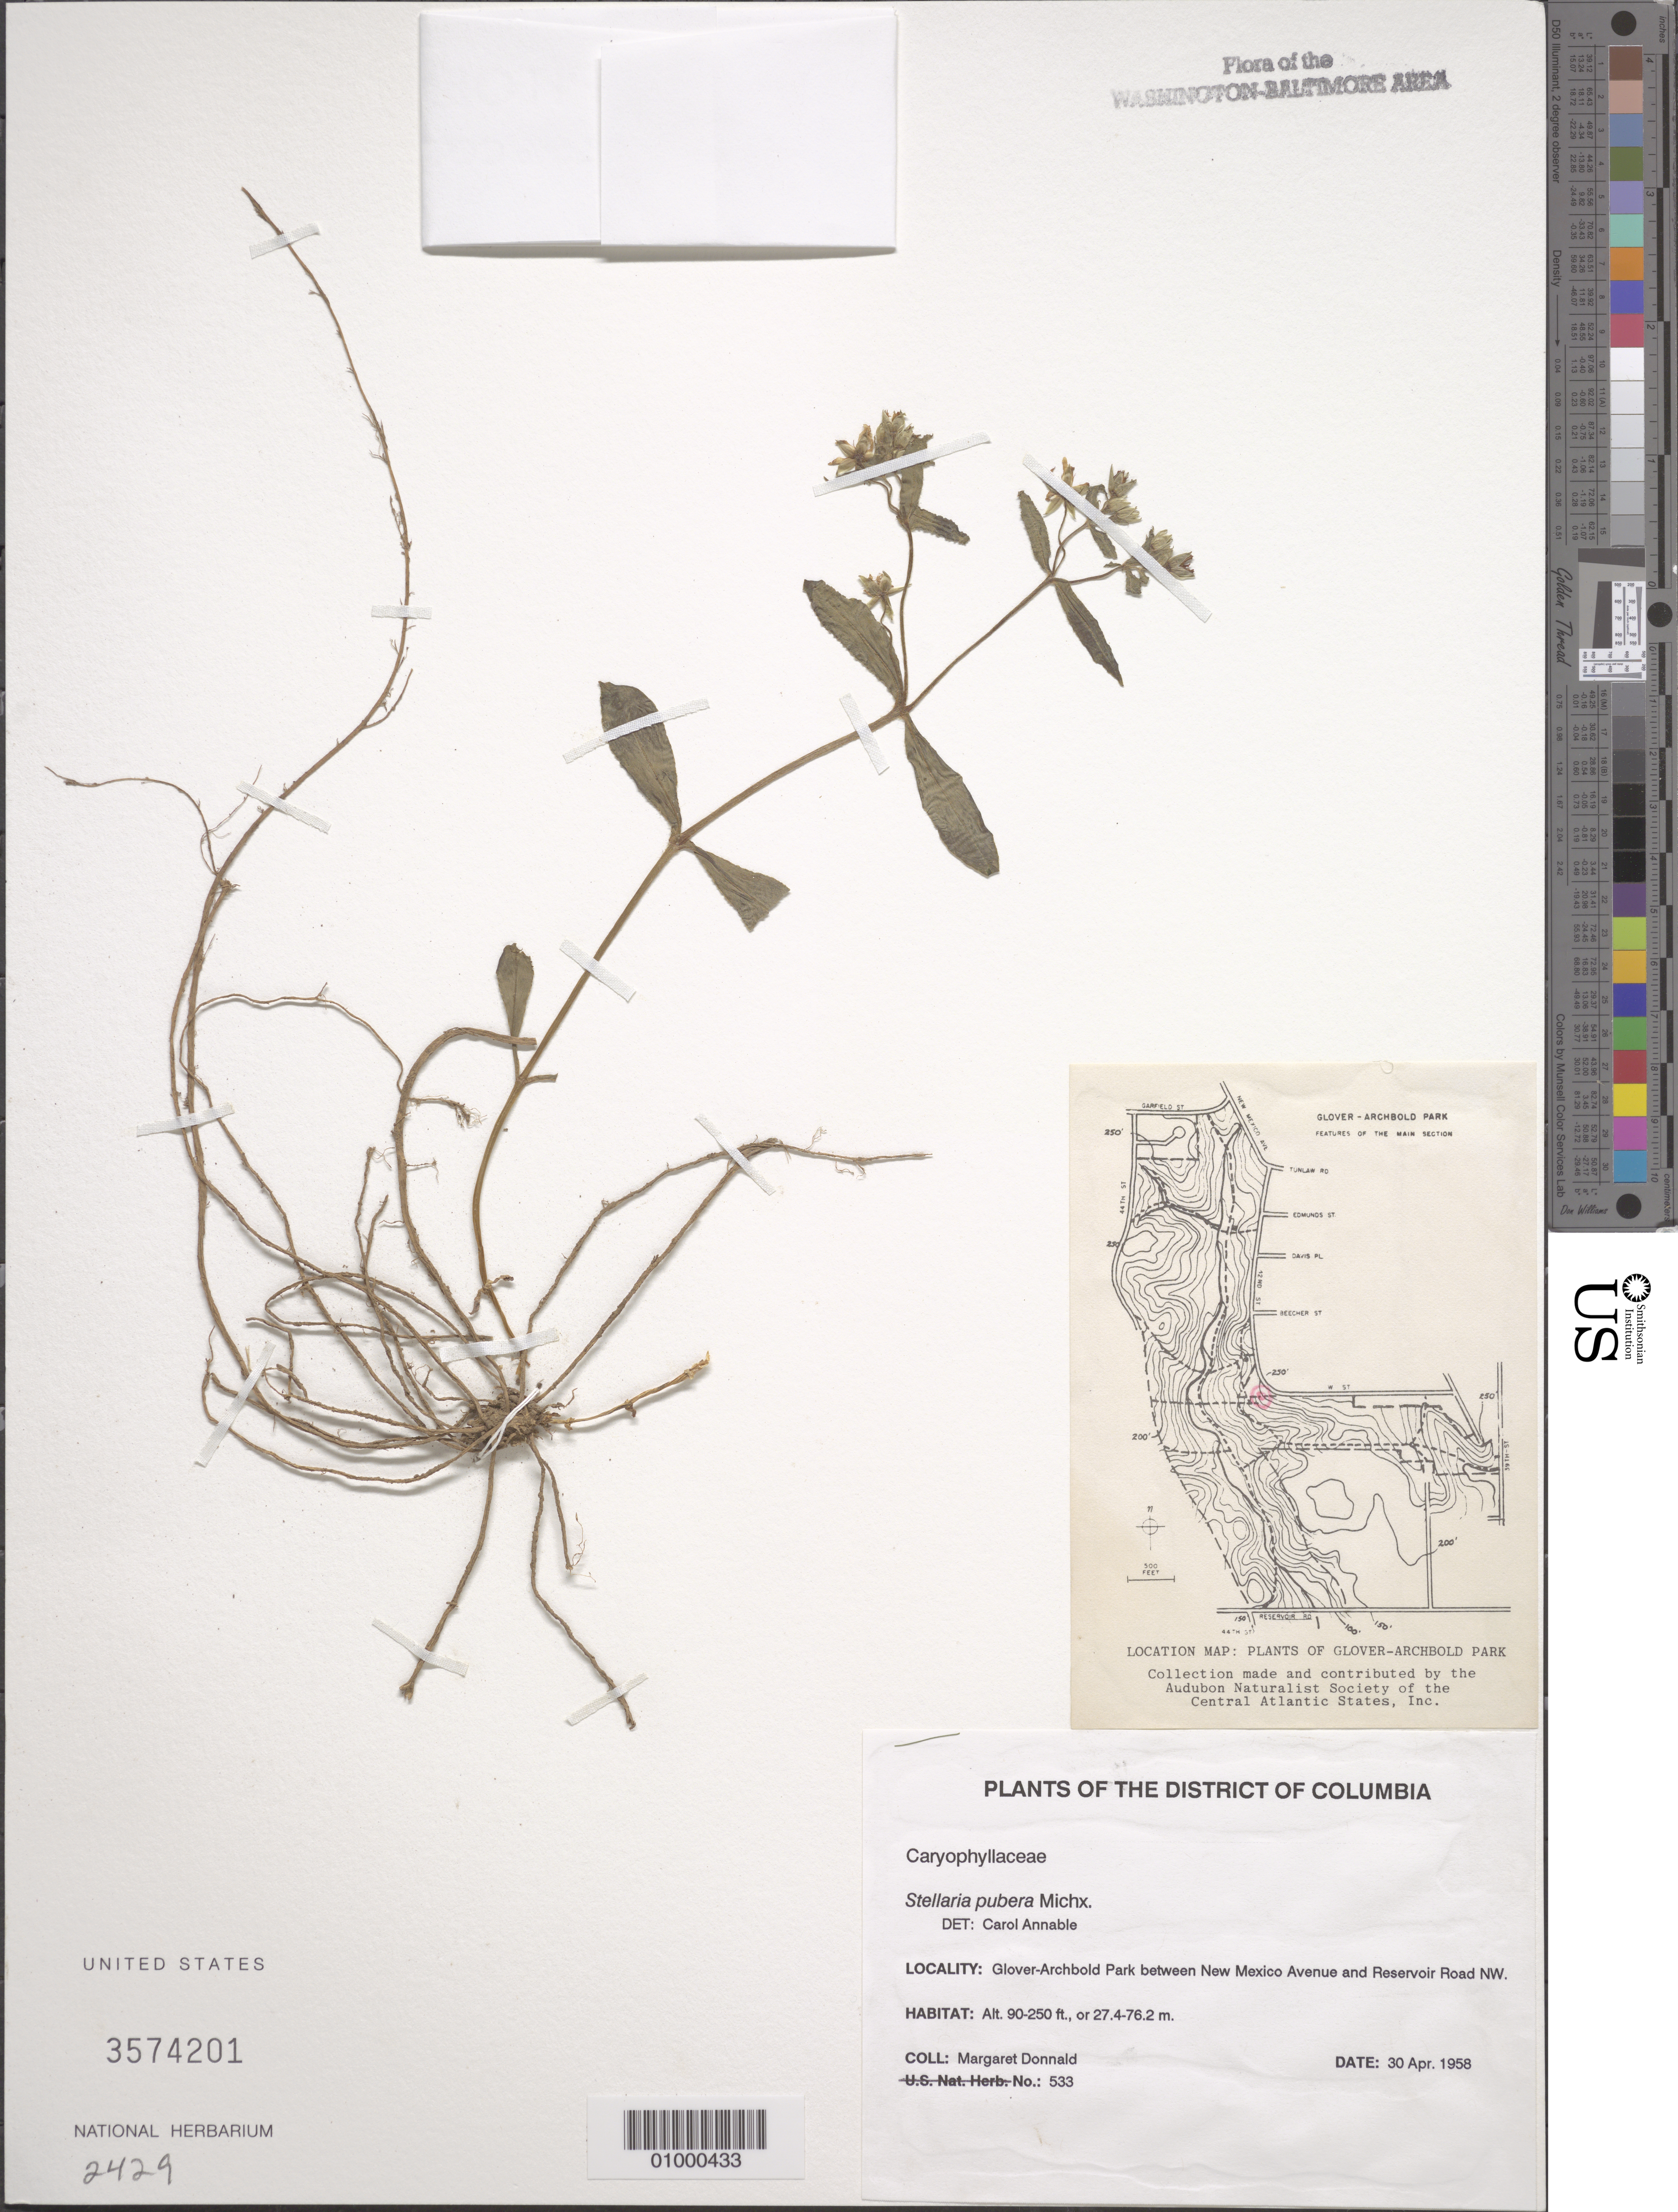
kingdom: Plantae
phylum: Tracheophyta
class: Magnoliopsida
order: Caryophyllales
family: Caryophyllaceae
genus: Stellaria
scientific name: Stellaria pubera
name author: Michx.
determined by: Annable, C. R.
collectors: M. Donnald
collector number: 533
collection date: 1958-04-30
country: United States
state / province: District of Columbia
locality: Glover-Archbold Park between New Mexico Avenue and Reservoir Road NW.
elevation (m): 27.4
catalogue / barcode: US 3574201